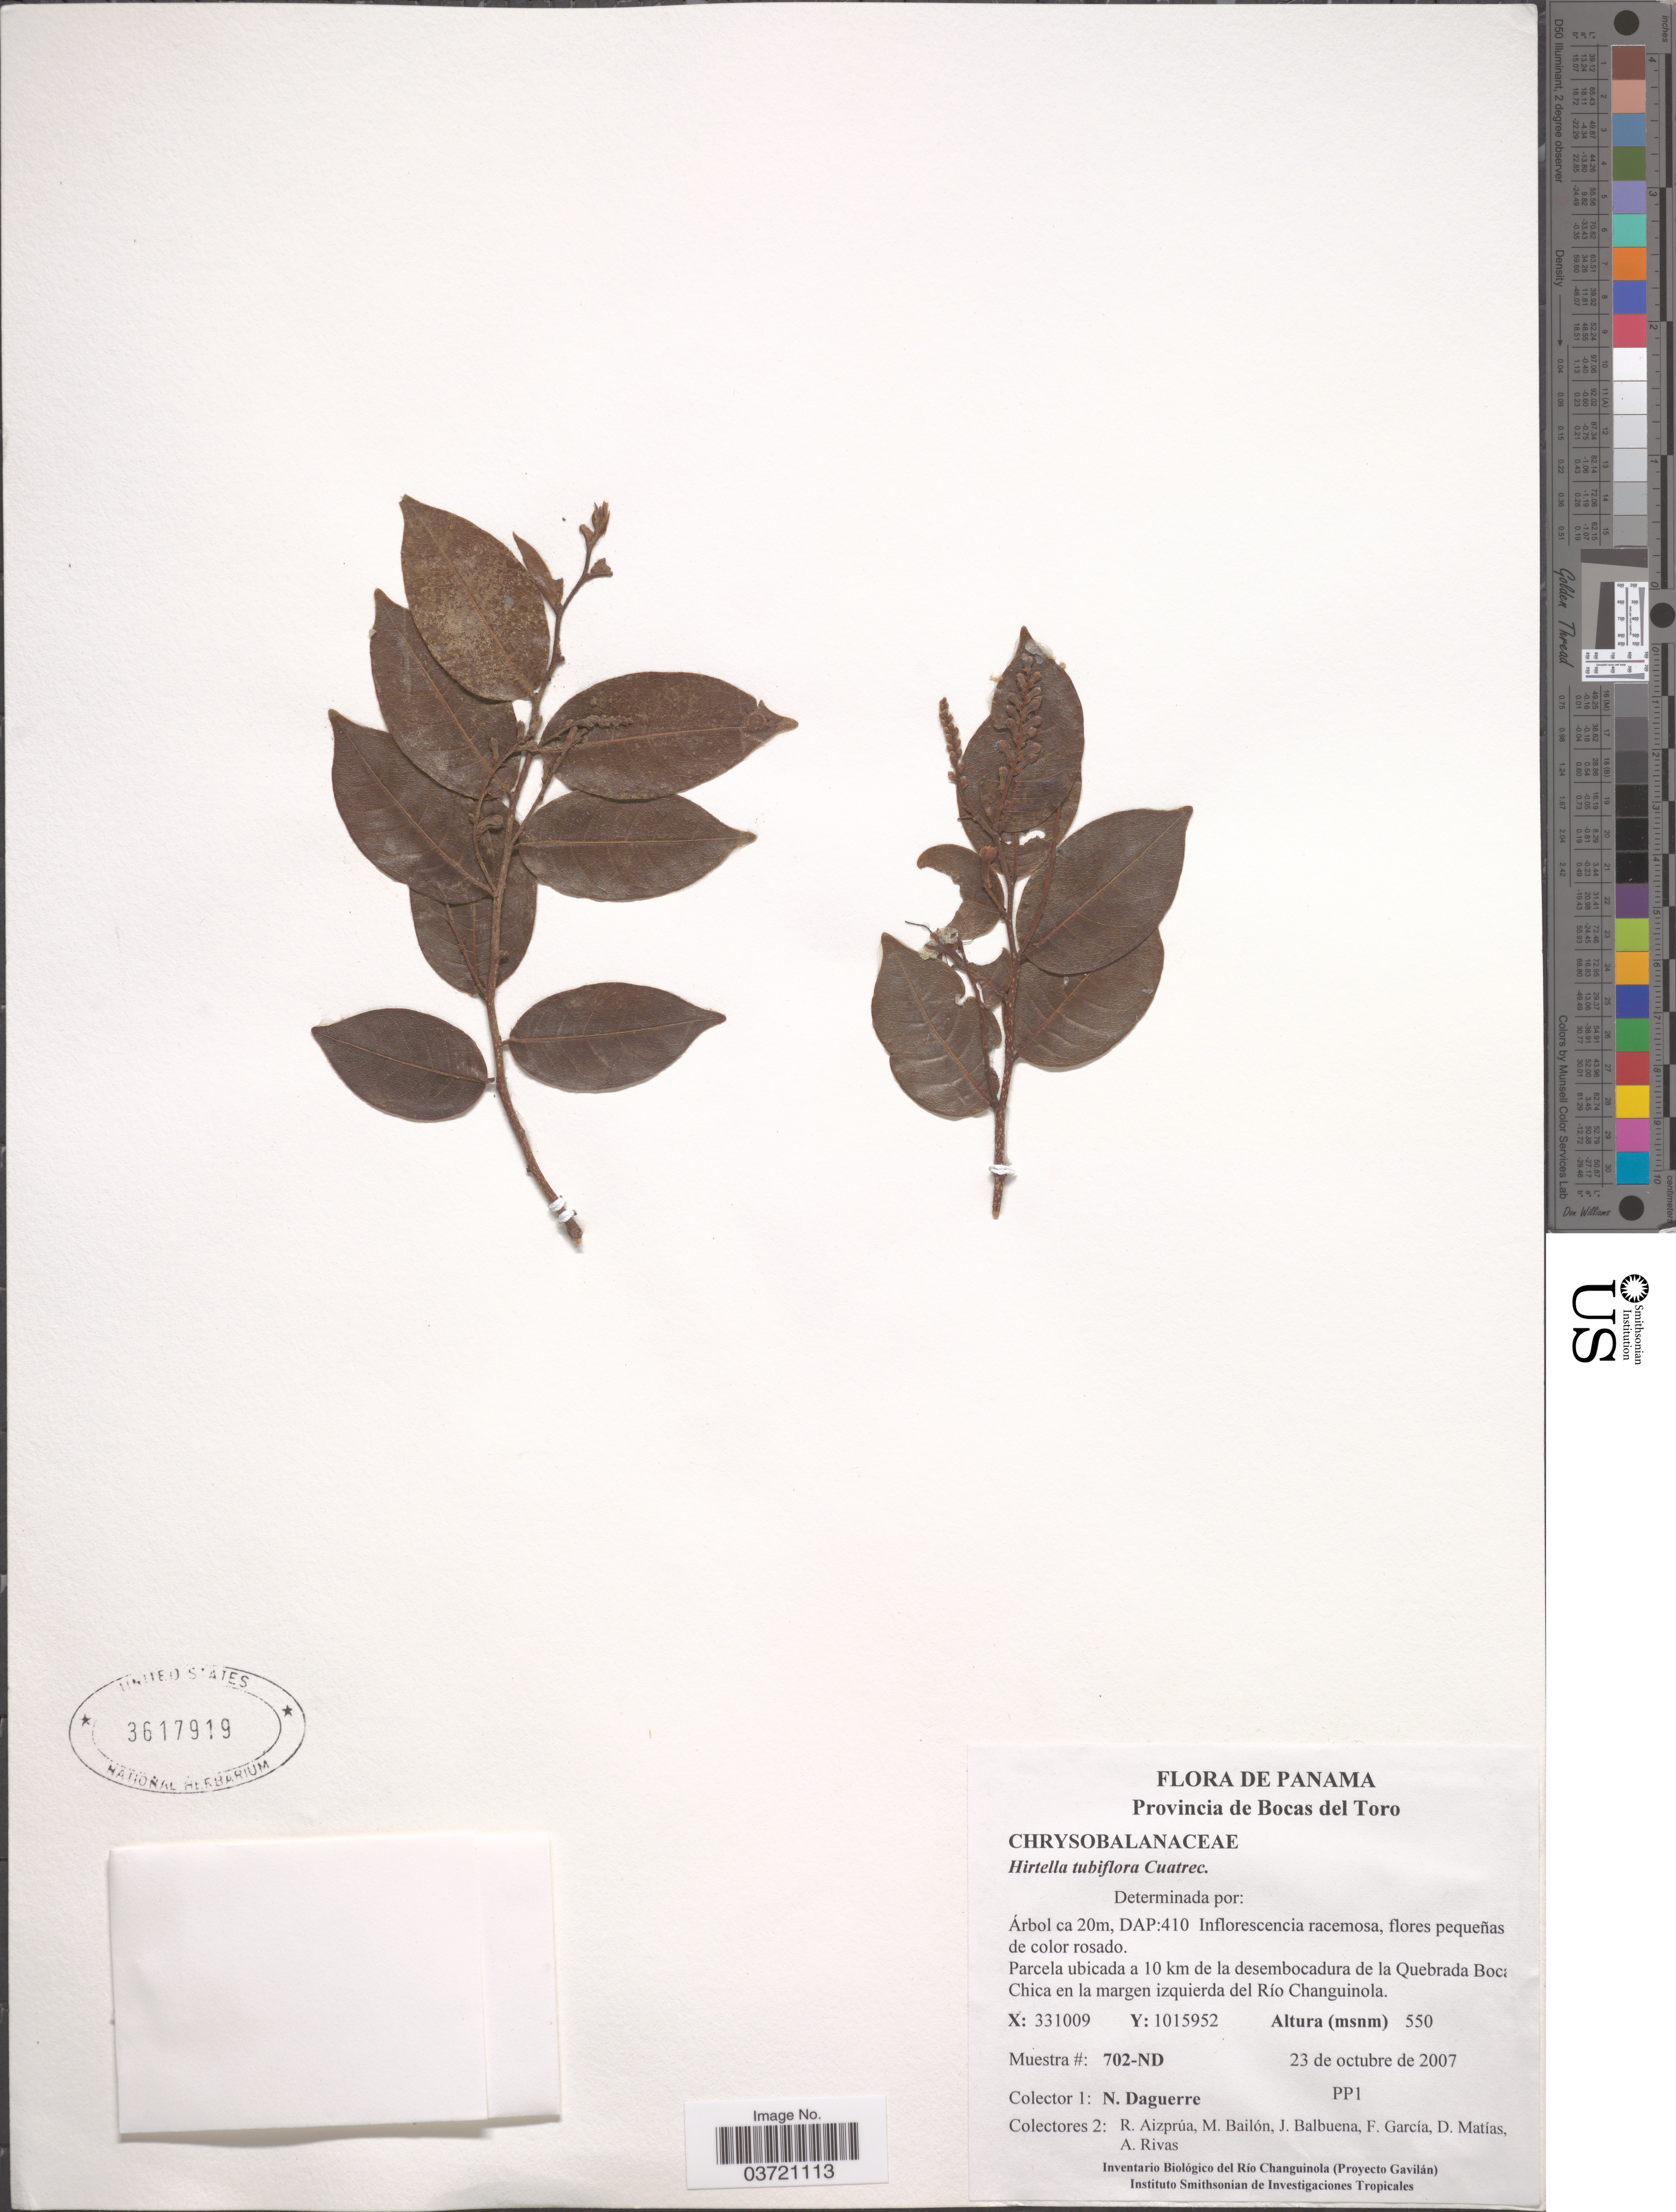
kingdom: Plantae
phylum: Tracheophyta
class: Magnoliopsida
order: Malpighiales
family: Chrysobalanaceae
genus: Hirtella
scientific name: Hirtella tubiflora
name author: Cuatrec.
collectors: N. Daguerre, R. Aizprúa, M. Bailón, J. Balbuena & et al.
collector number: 702-ND*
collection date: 2007-10-23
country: Panama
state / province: Bocas del Toro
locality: Parcela ubicada a 10 km de la desembocadura de la Quebrada Boca Chica en la margen izquierda del Río Changuinola.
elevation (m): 550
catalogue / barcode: US 3617919